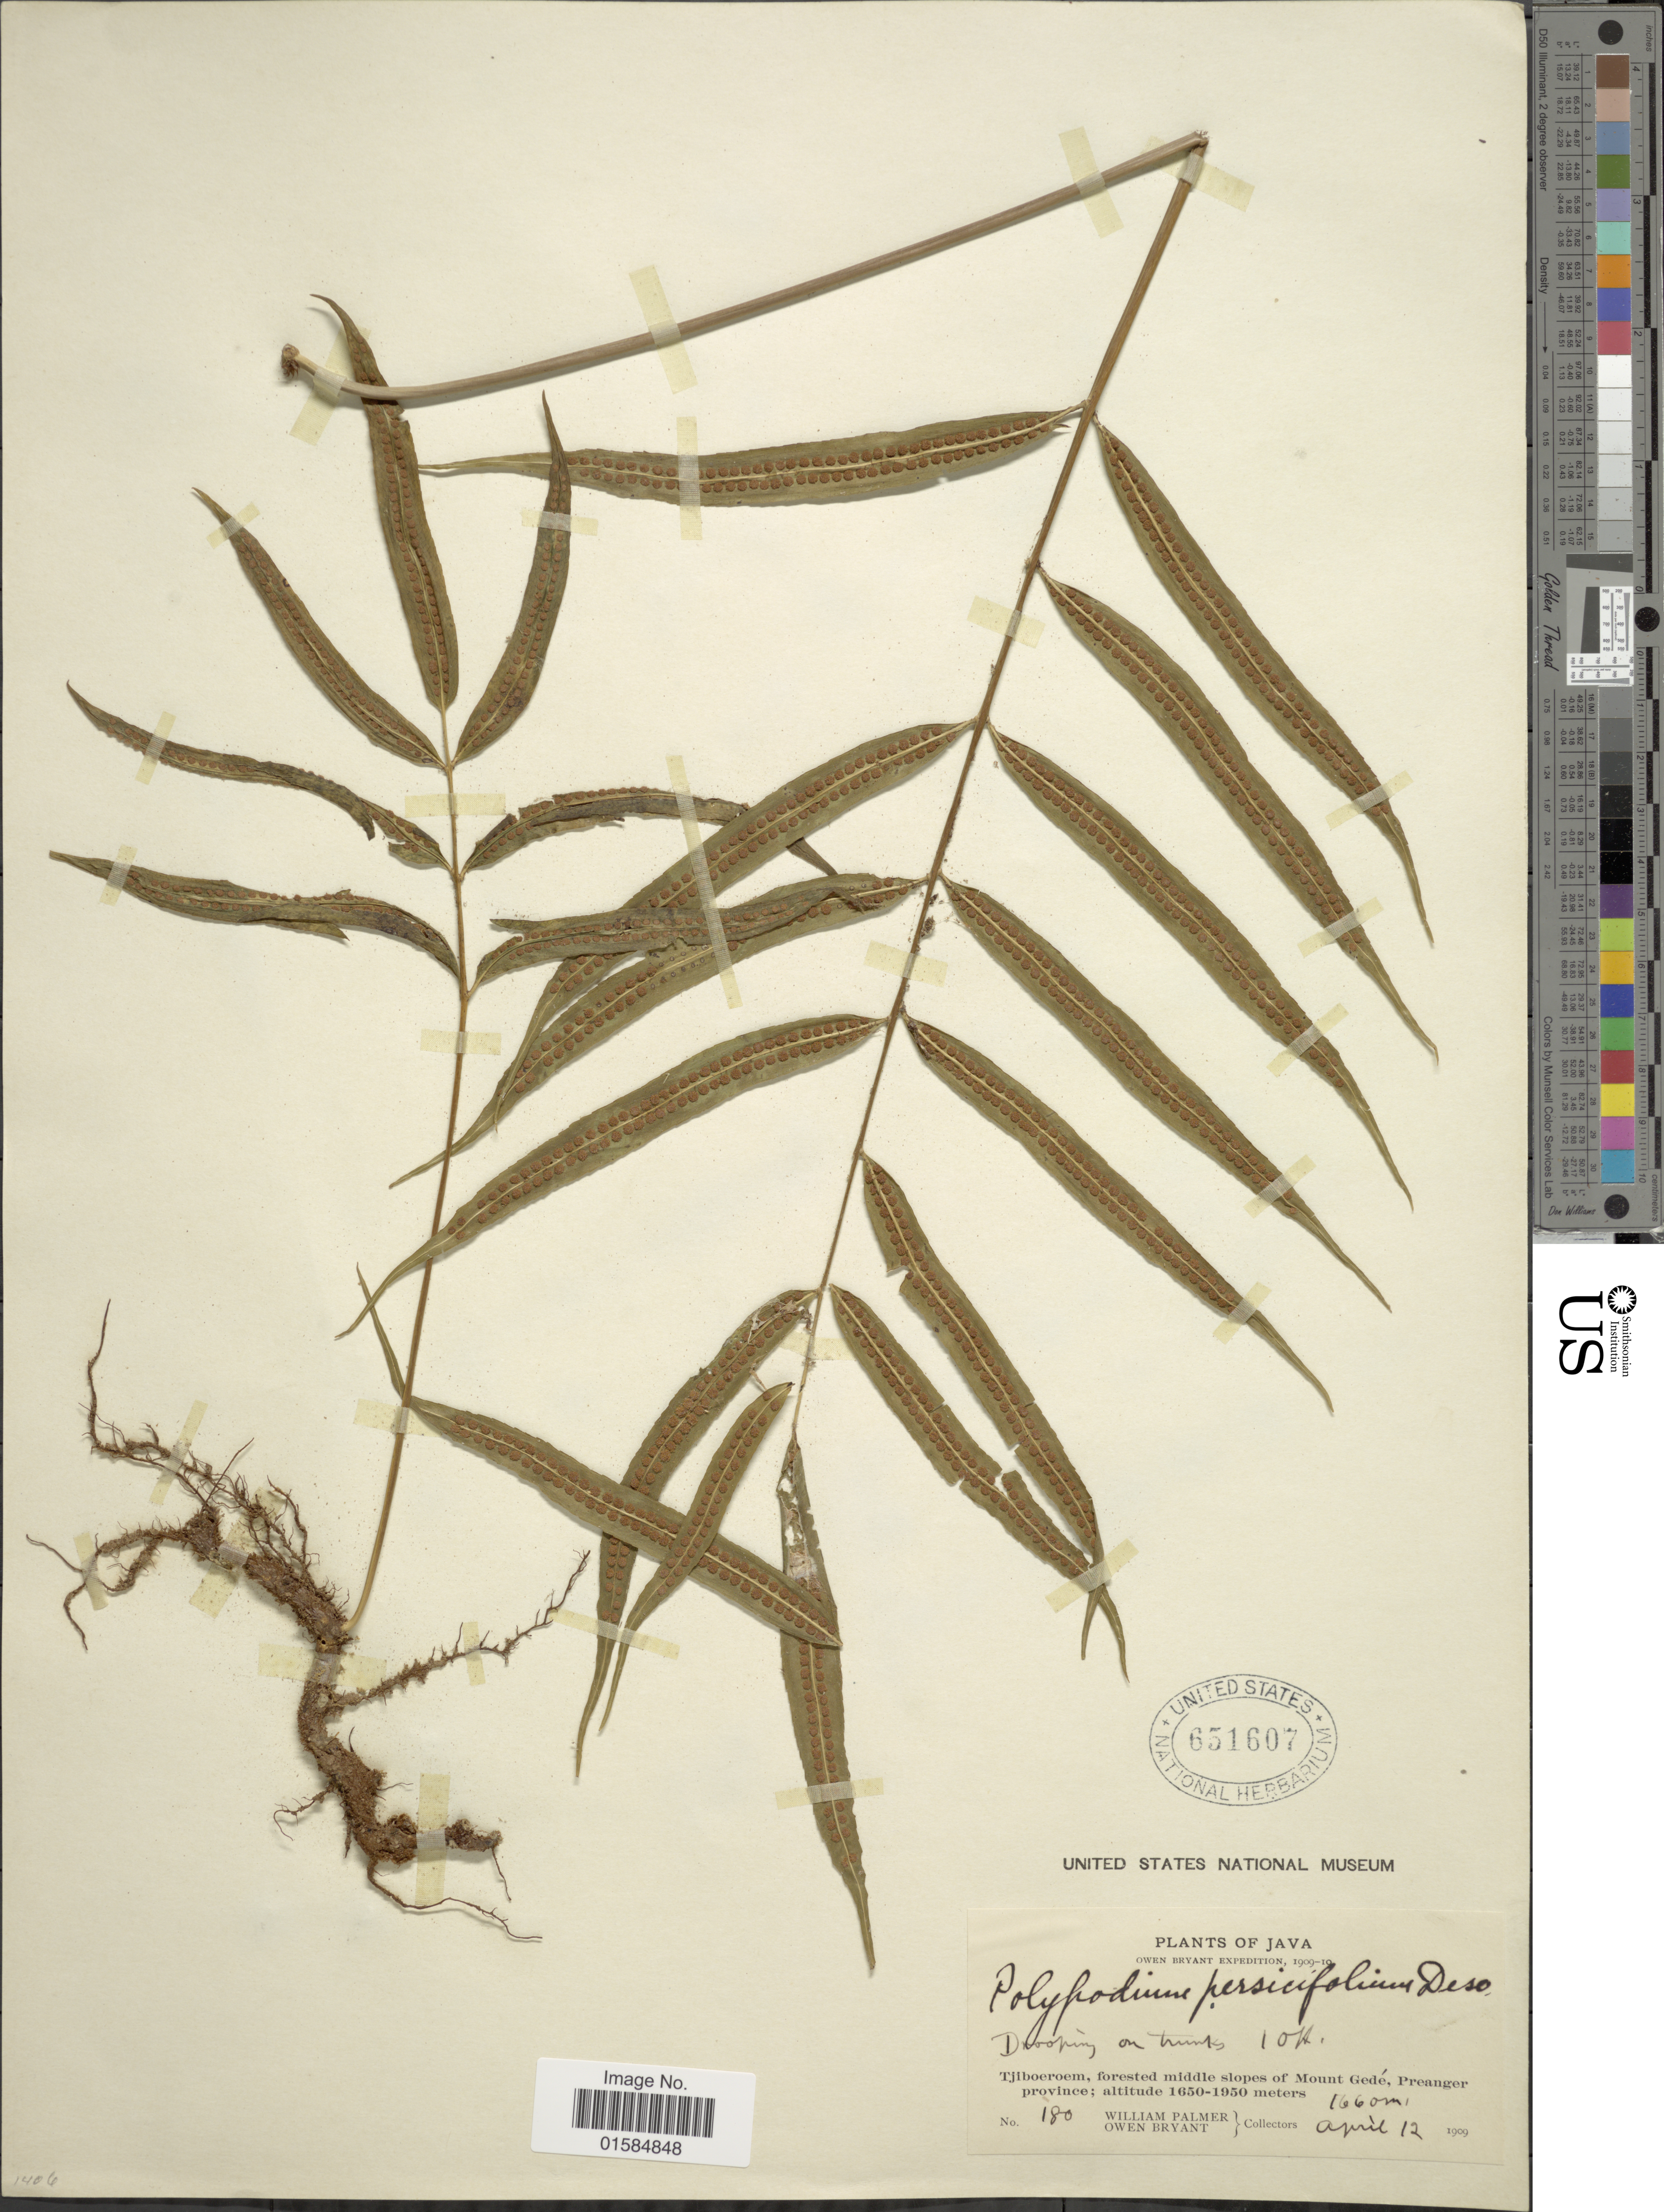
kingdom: Plantae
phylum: Tracheophyta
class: Polypodiopsida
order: Polypodiales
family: Polypodiaceae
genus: Goniophlebium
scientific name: Goniophlebium persicifolium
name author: (Desv.) Bedd.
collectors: W. Palmer & O. Bryant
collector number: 180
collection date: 1909-04-12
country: Indonesia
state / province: Java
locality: Tjiboeroem, forested middle slopes of Mount Gede, Preanger province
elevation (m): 1660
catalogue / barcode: US 651607